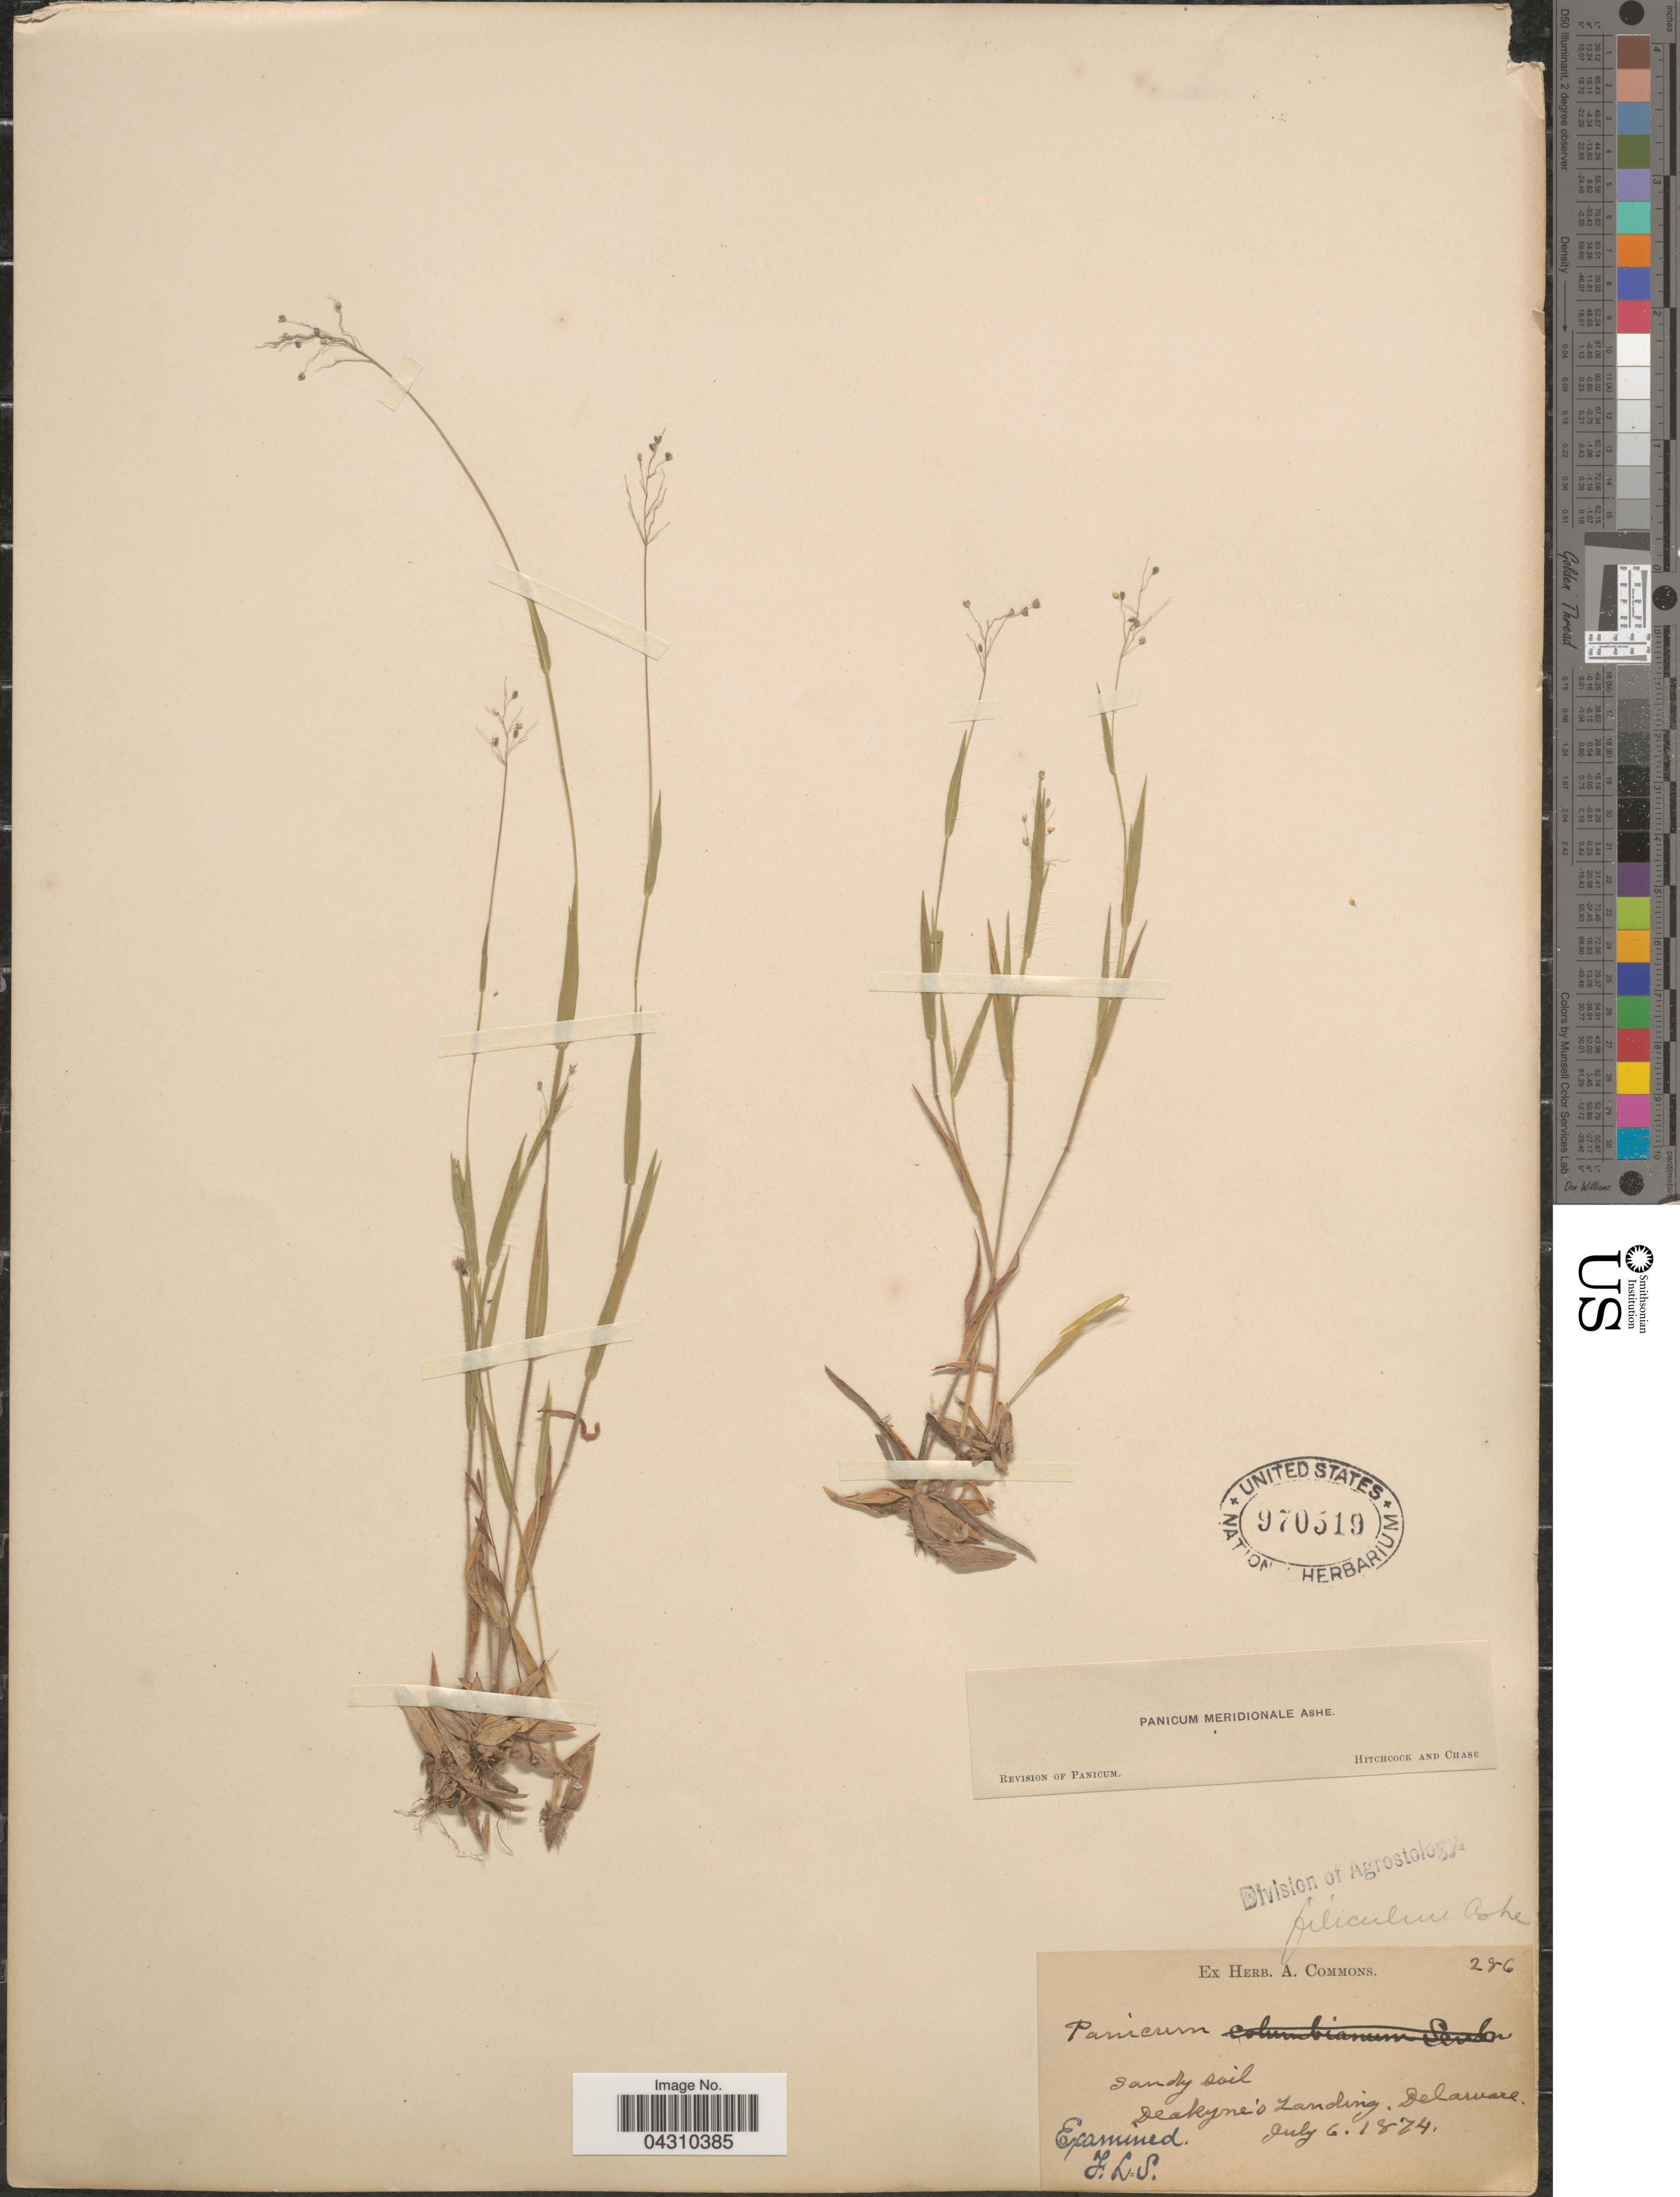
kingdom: Plantae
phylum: Tracheophyta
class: Liliopsida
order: Poales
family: Poaceae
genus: Dichanthelium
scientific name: Dichanthelium acuminatum var. acuminatum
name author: (Sw.) Gould & C.A. Clark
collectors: ex herb. A. Commons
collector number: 286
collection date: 1874-07-06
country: United States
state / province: Delaware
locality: Deakyne's Landing.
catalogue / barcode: US 970519